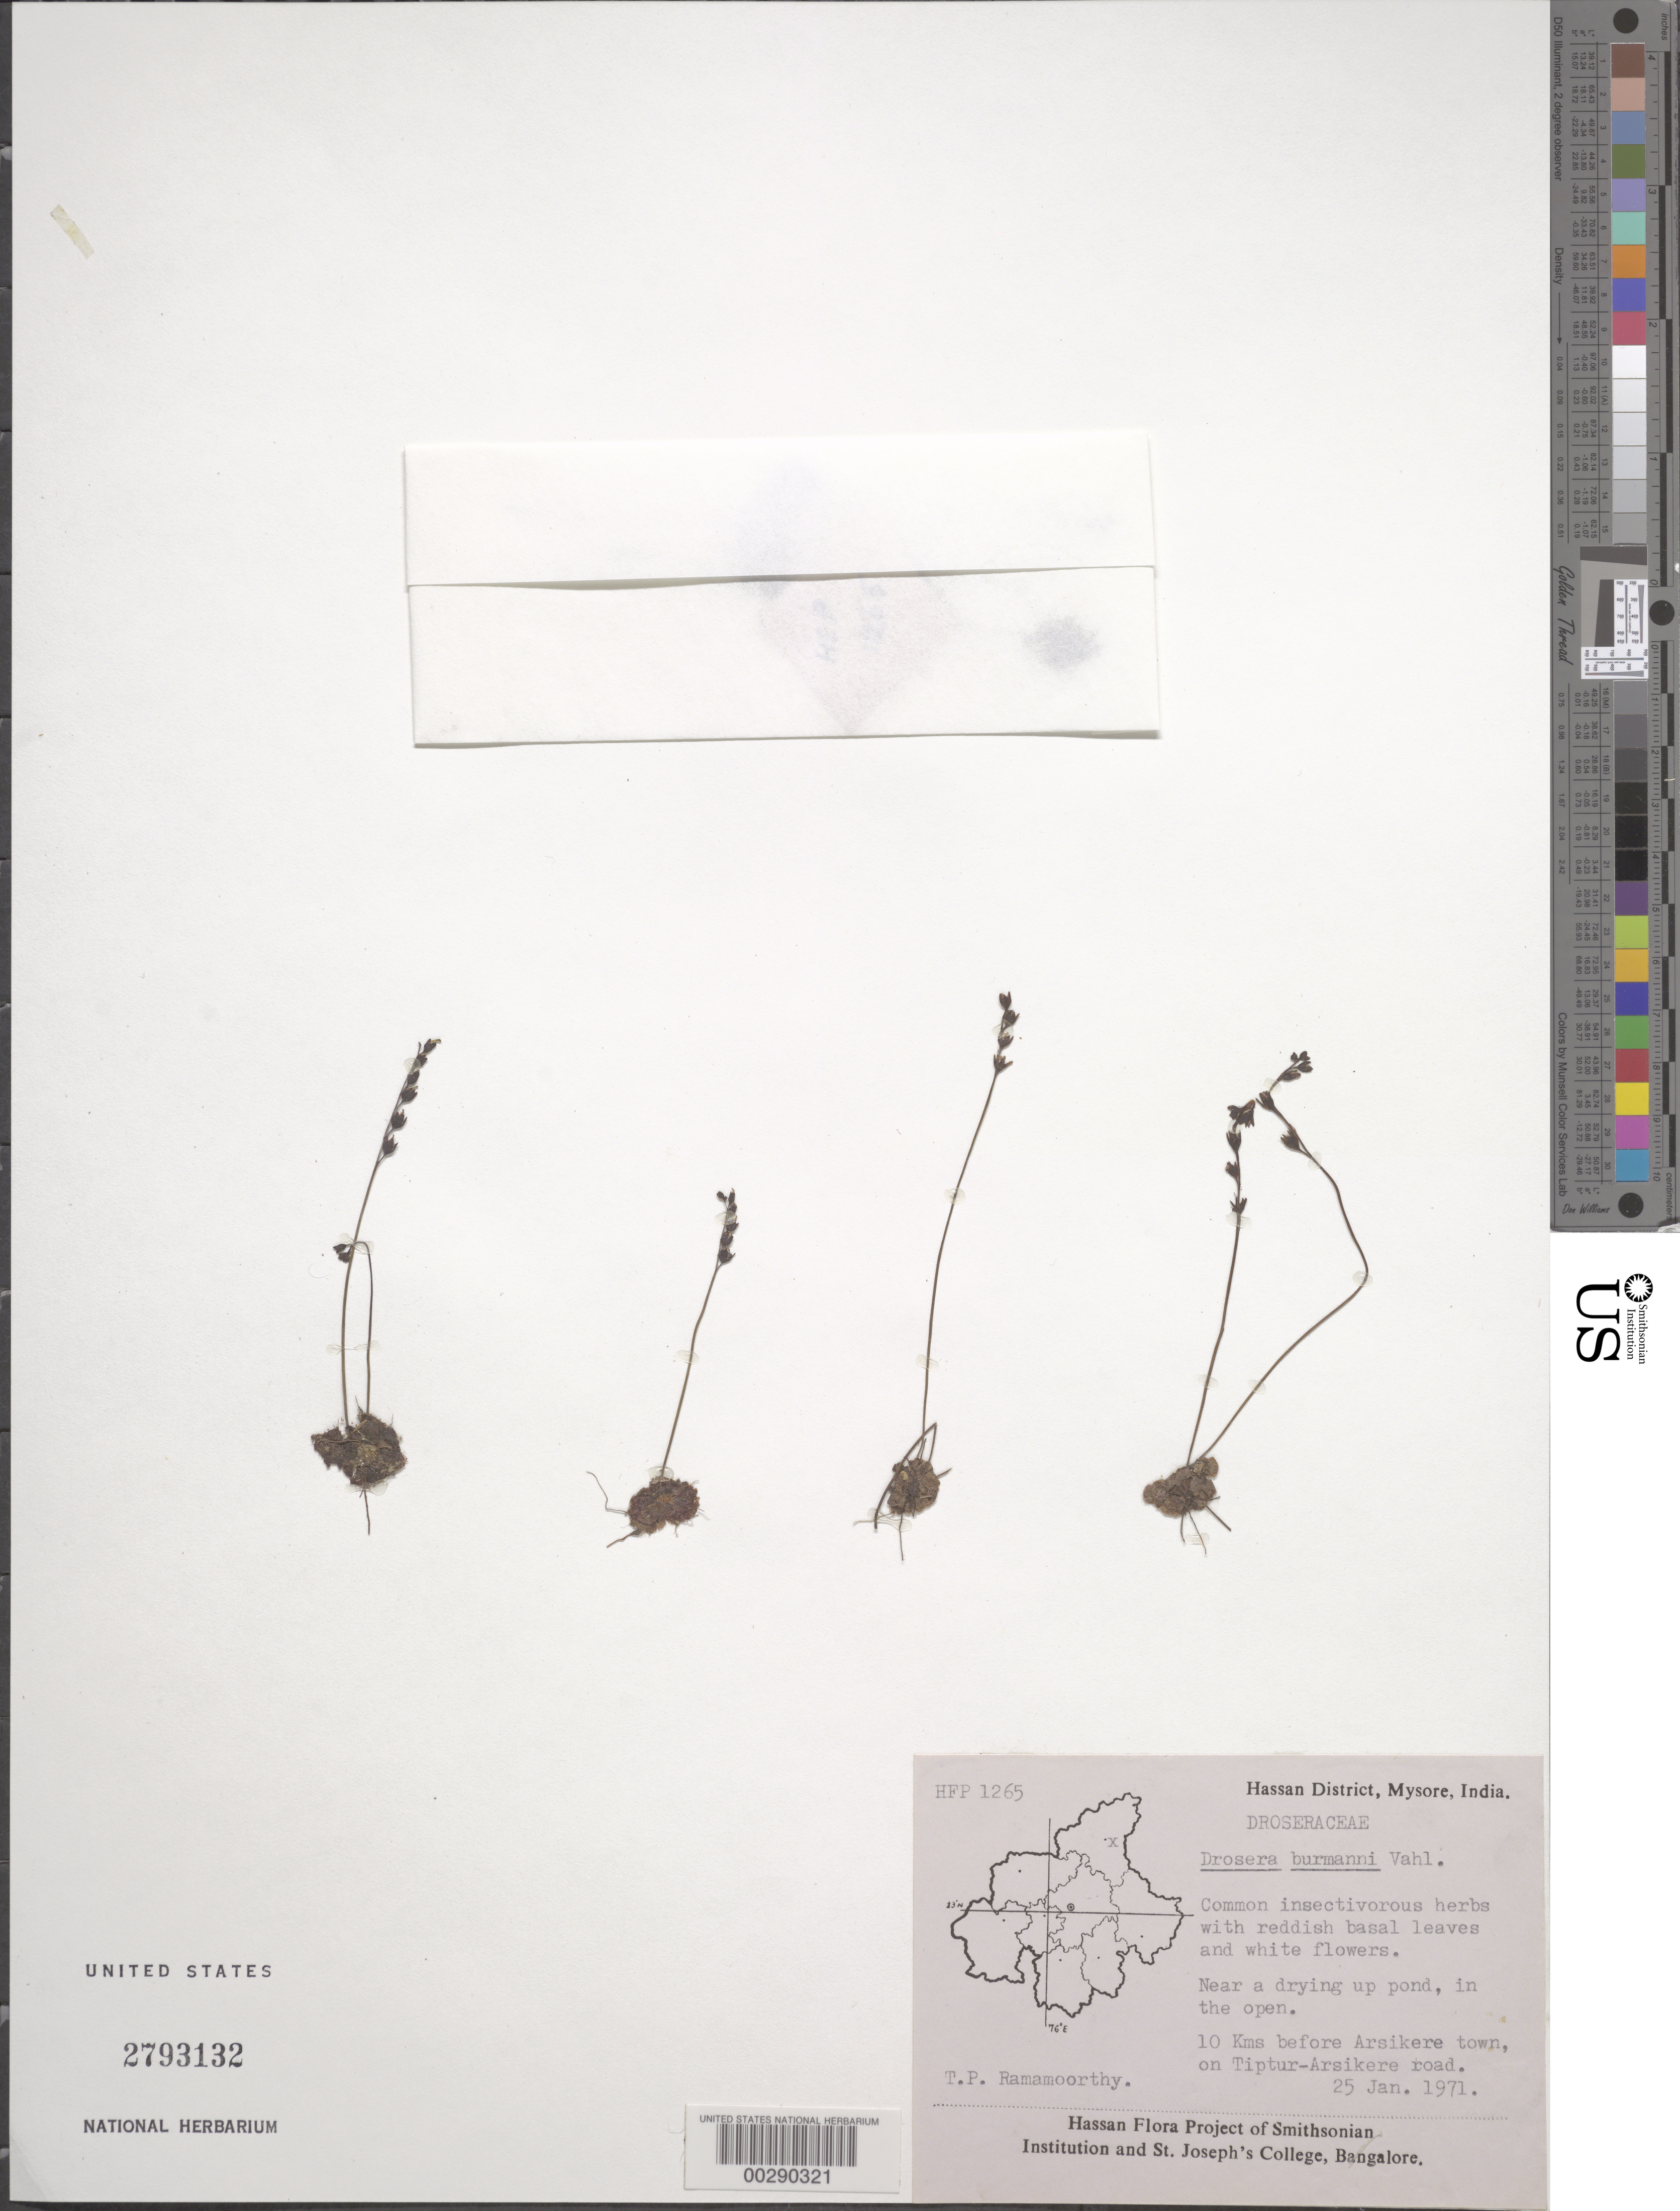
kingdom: Plantae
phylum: Tracheophyta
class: Magnoliopsida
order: Caryophyllales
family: Droseraceae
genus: Drosera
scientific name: Drosera burmannii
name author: Vahl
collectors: T. P. Ramamoorthy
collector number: Hfp 1265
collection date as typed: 25 Jan 1975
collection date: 1975-01-25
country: India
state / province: Karnataka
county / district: Hassan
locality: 10 km before arsikere, on tiptur-arsikere road, mysore state [mysore state = karnataka.]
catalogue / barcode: US 2793132